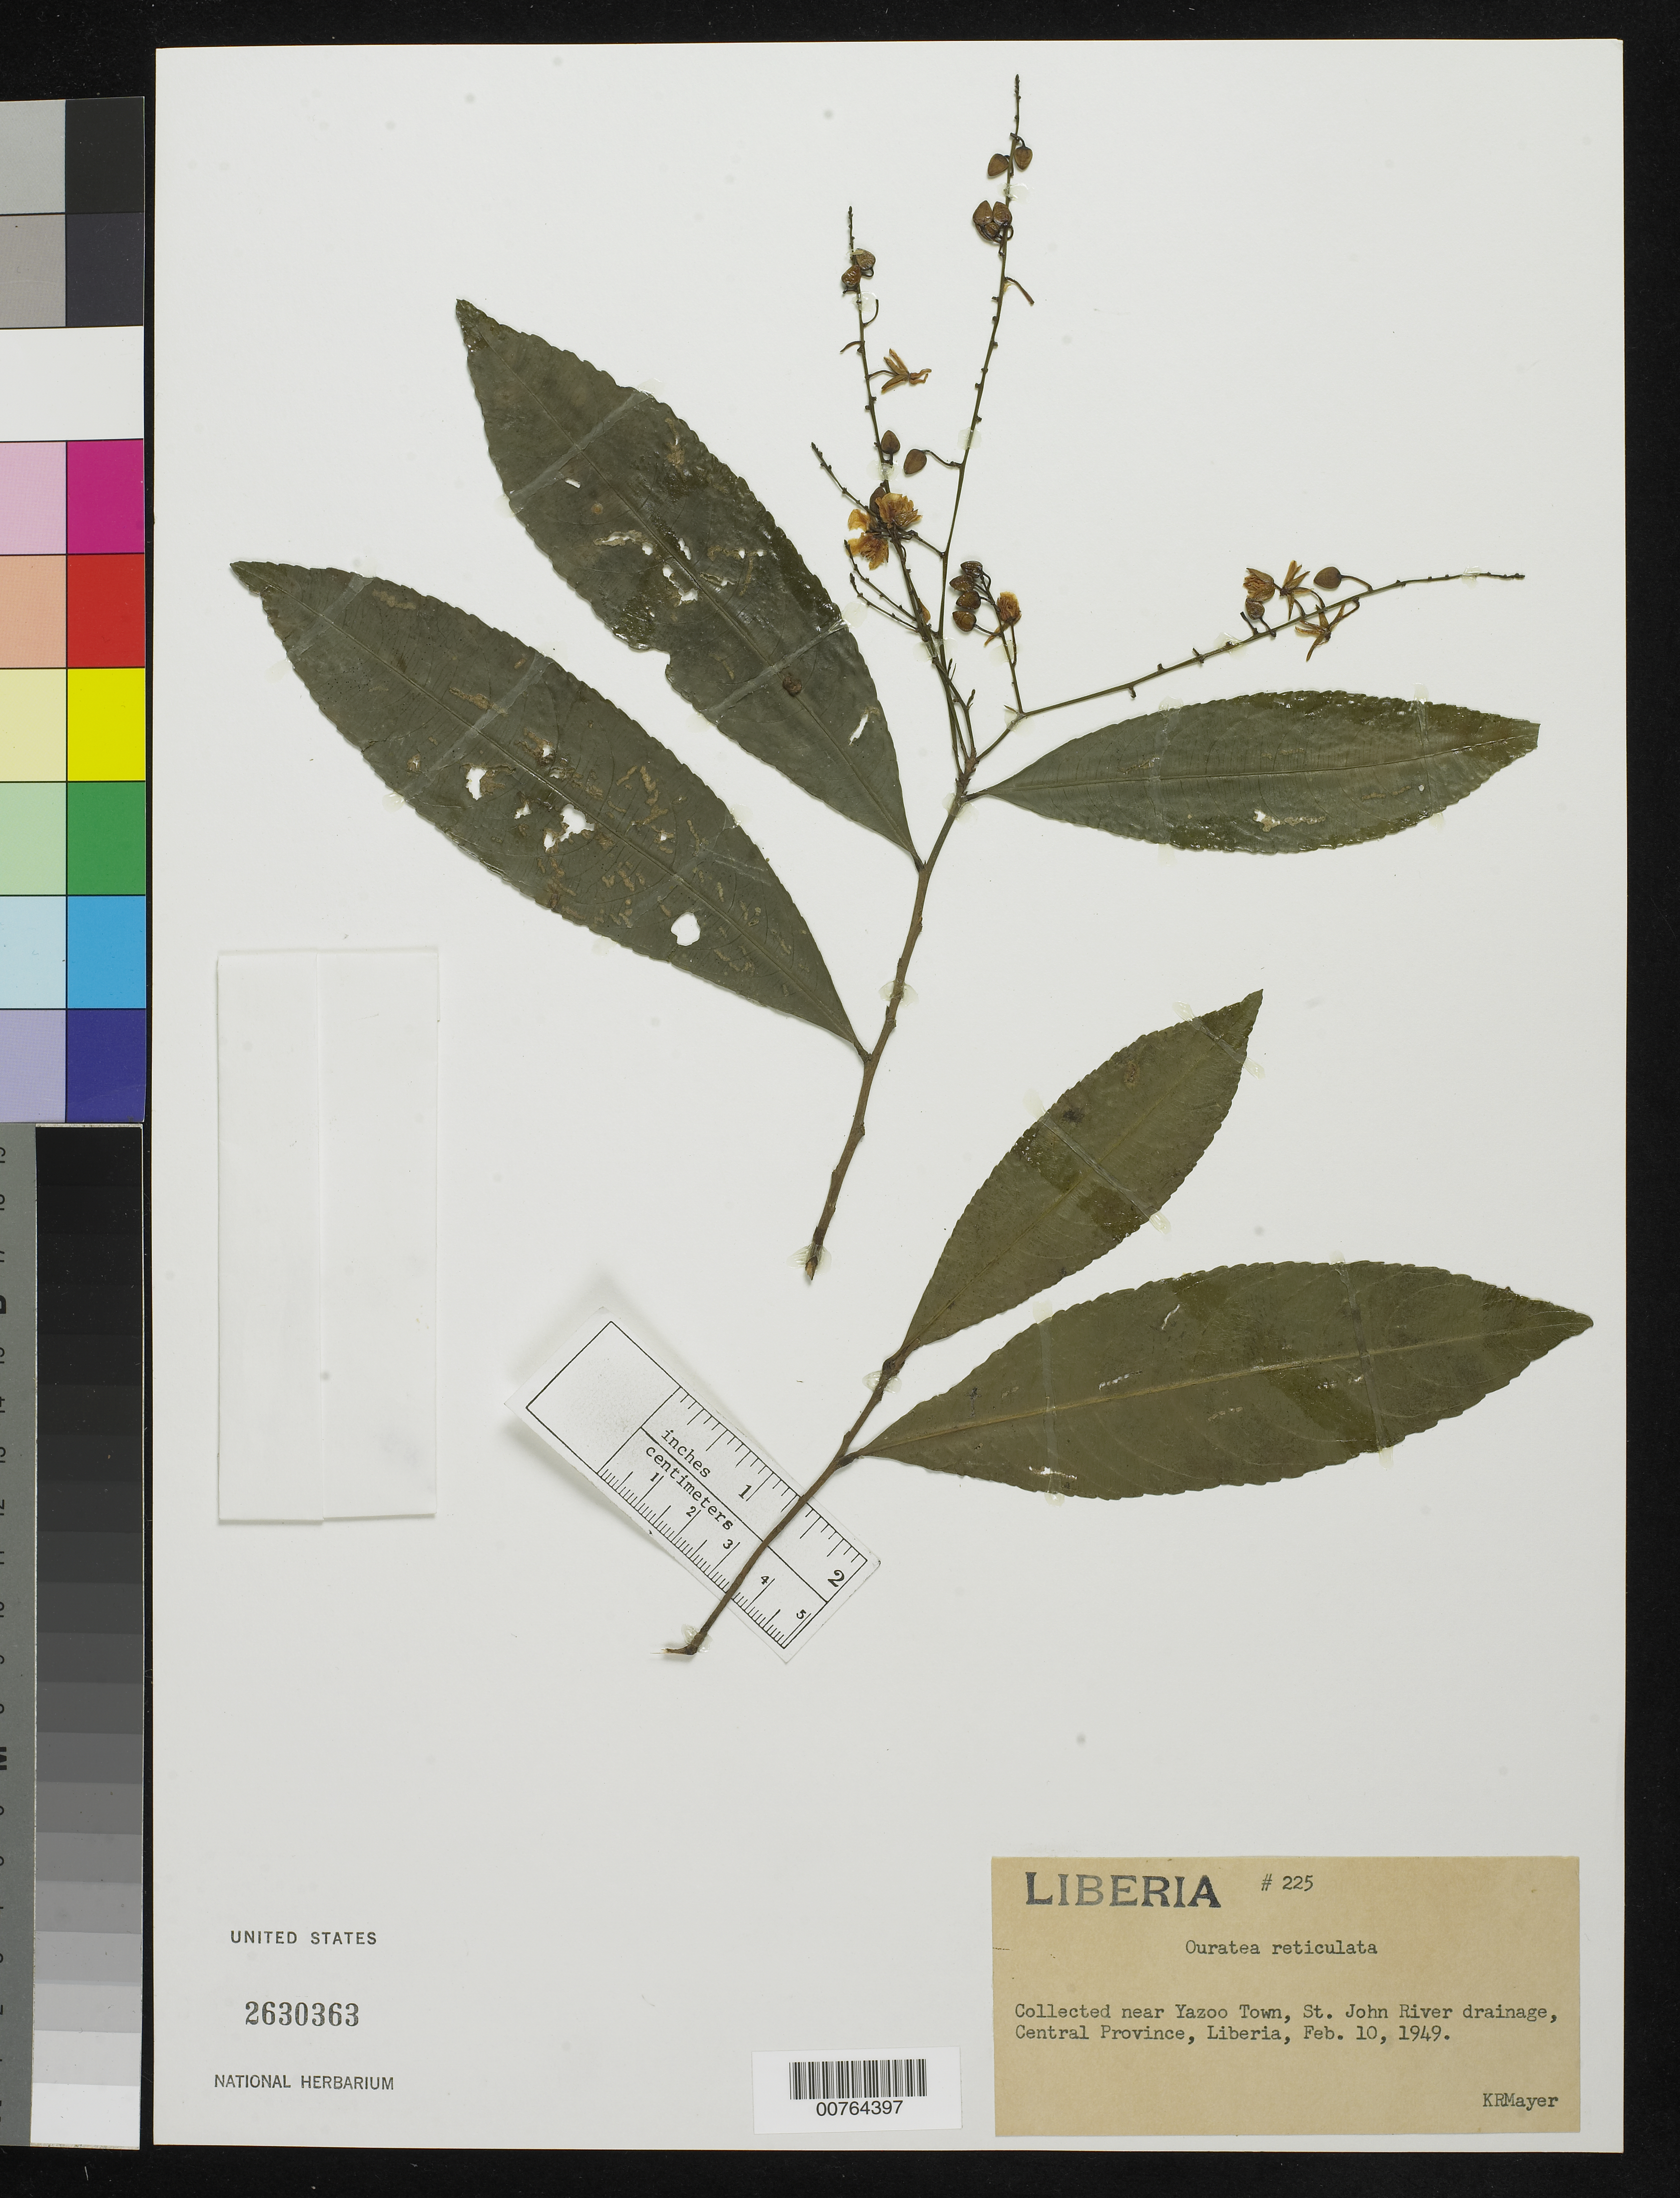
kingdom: Plantae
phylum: Tracheophyta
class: Magnoliopsida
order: Malpighiales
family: Ochnaceae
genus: Ouratea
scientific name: Ouratea reticulata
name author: (P. Beauv.) Engl.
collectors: K. R. Mayer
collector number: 225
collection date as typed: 10 Feb 1949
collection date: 1949-02-10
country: Liberia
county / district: Yazoo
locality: Central Province: St. John River drainage, near Yazoo Town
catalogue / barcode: US 2630363